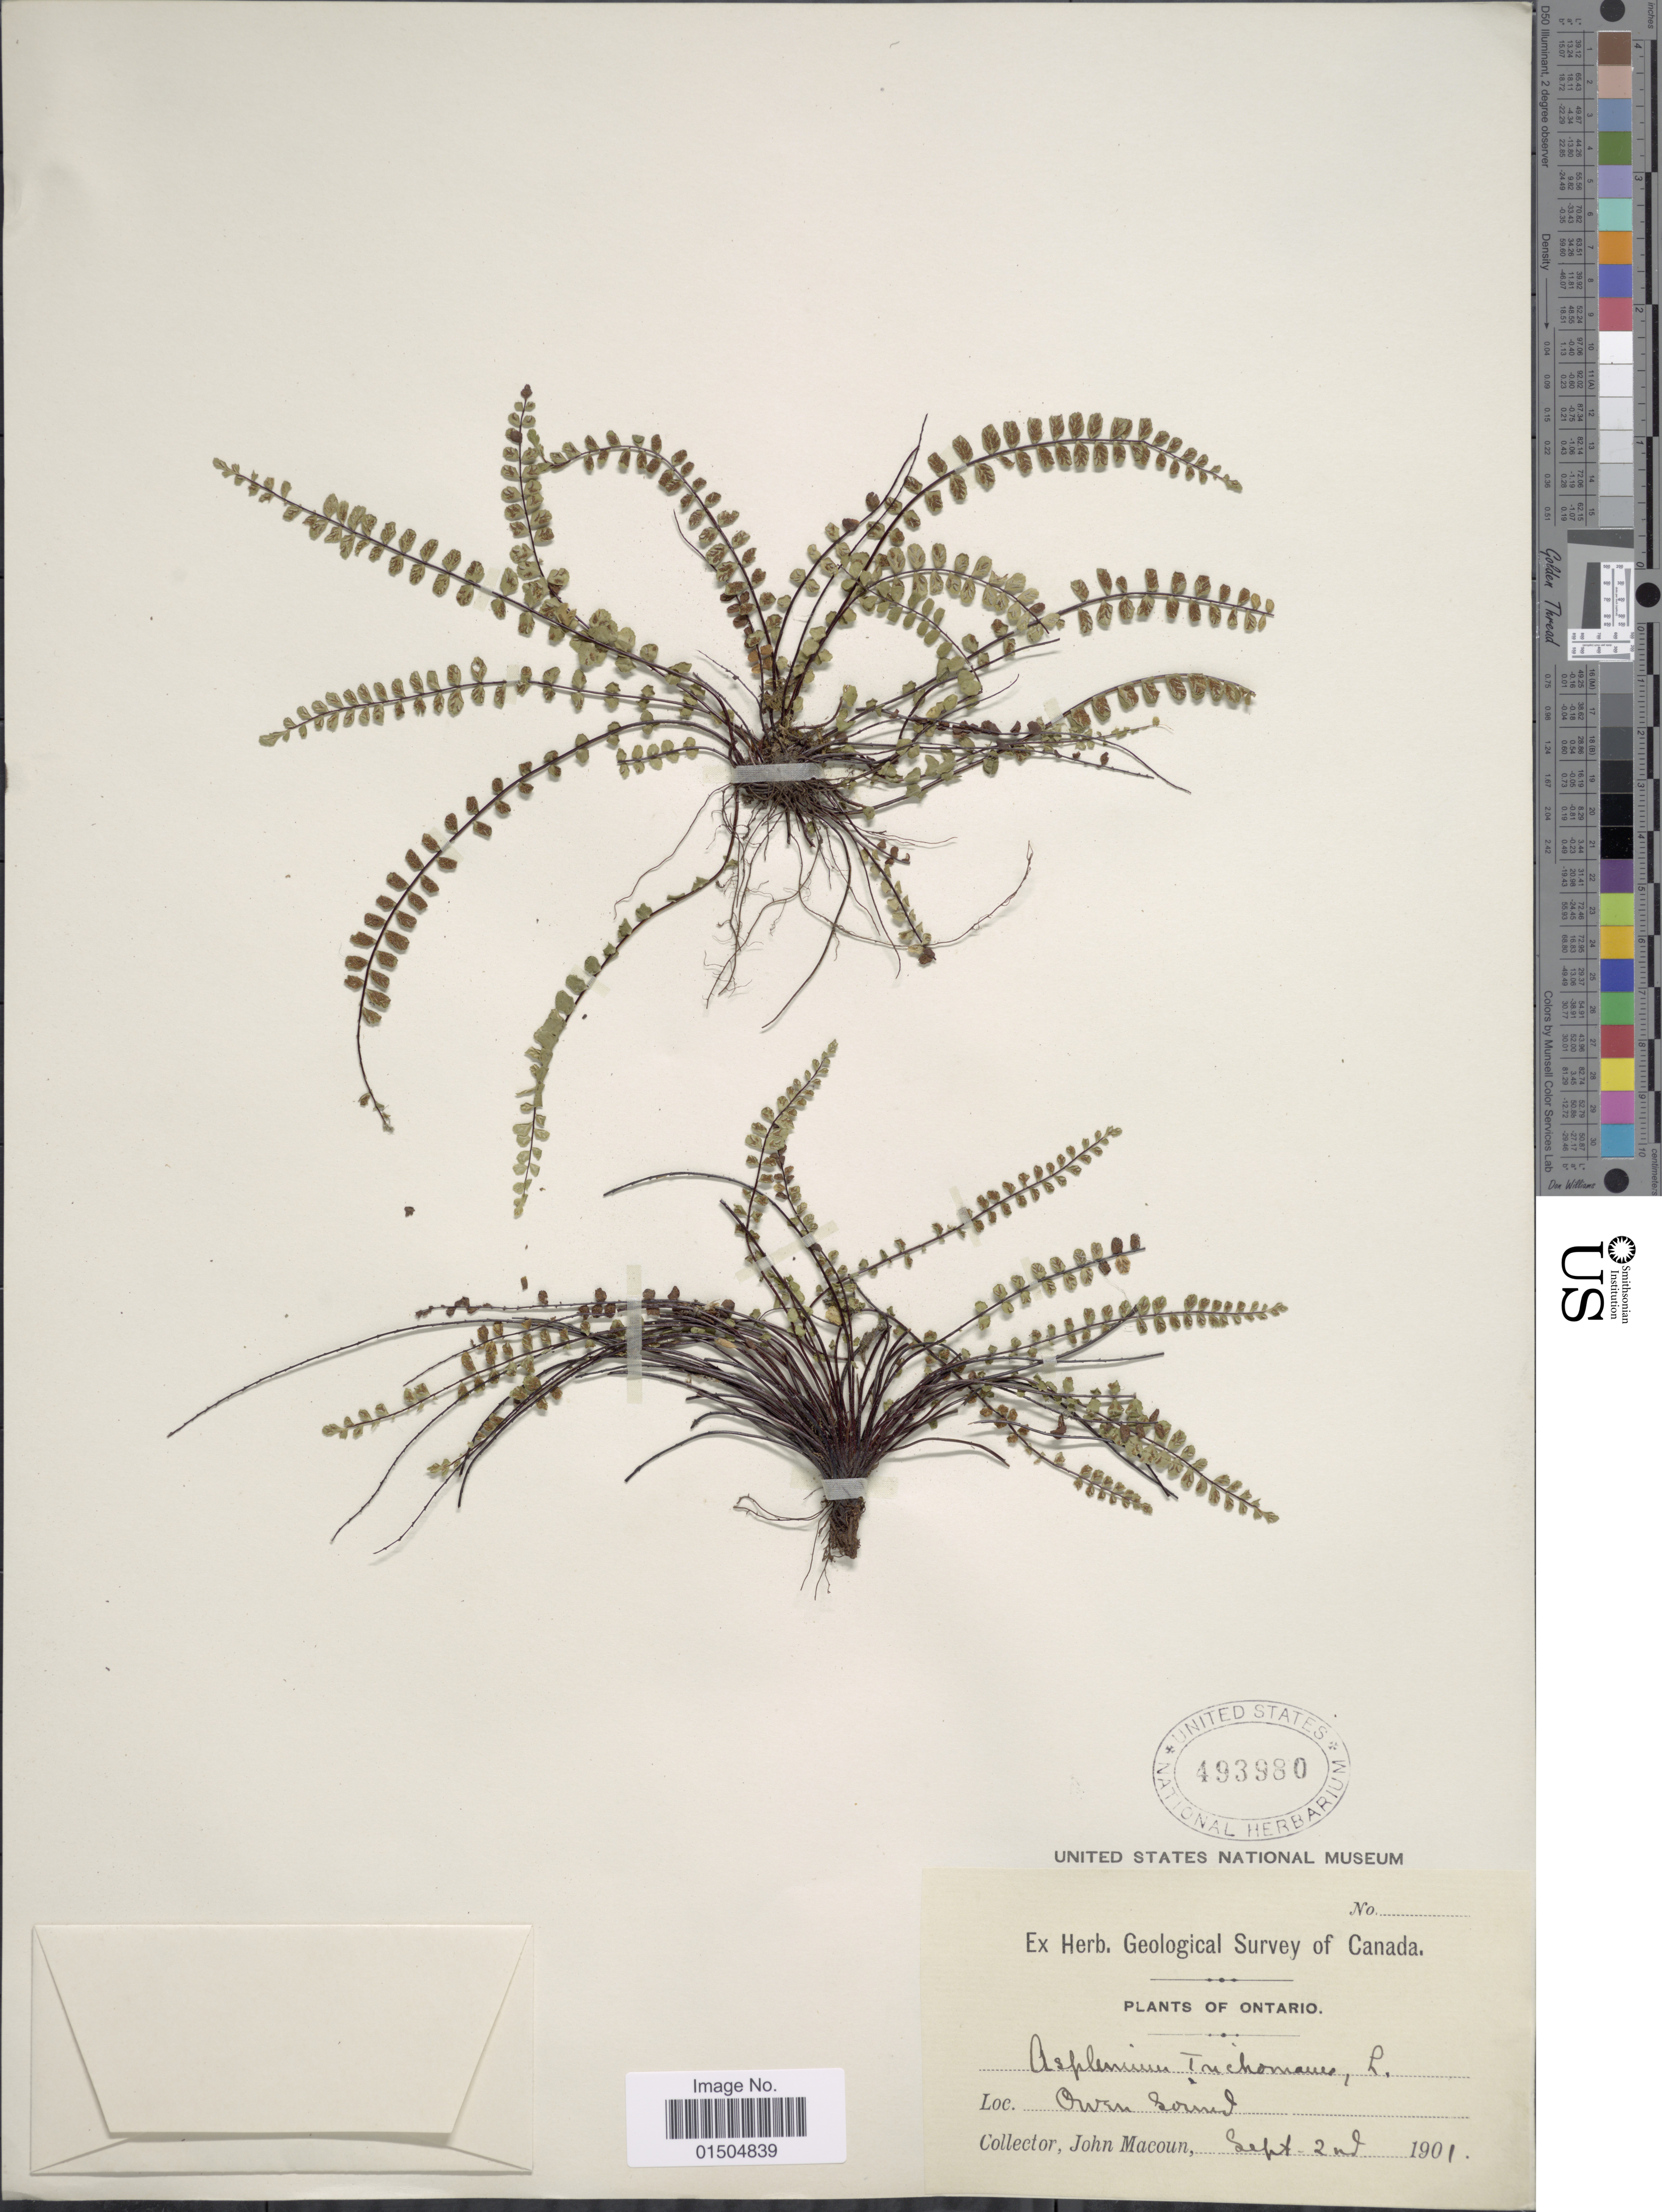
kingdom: Plantae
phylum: Tracheophyta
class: Polypodiopsida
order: Polypodiales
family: Aspleniaceae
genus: Asplenium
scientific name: Asplenium trichomanes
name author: L.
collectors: J. Macoun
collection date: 1901-09-02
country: Canada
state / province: Ontario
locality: Owen Sound.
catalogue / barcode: US 493980